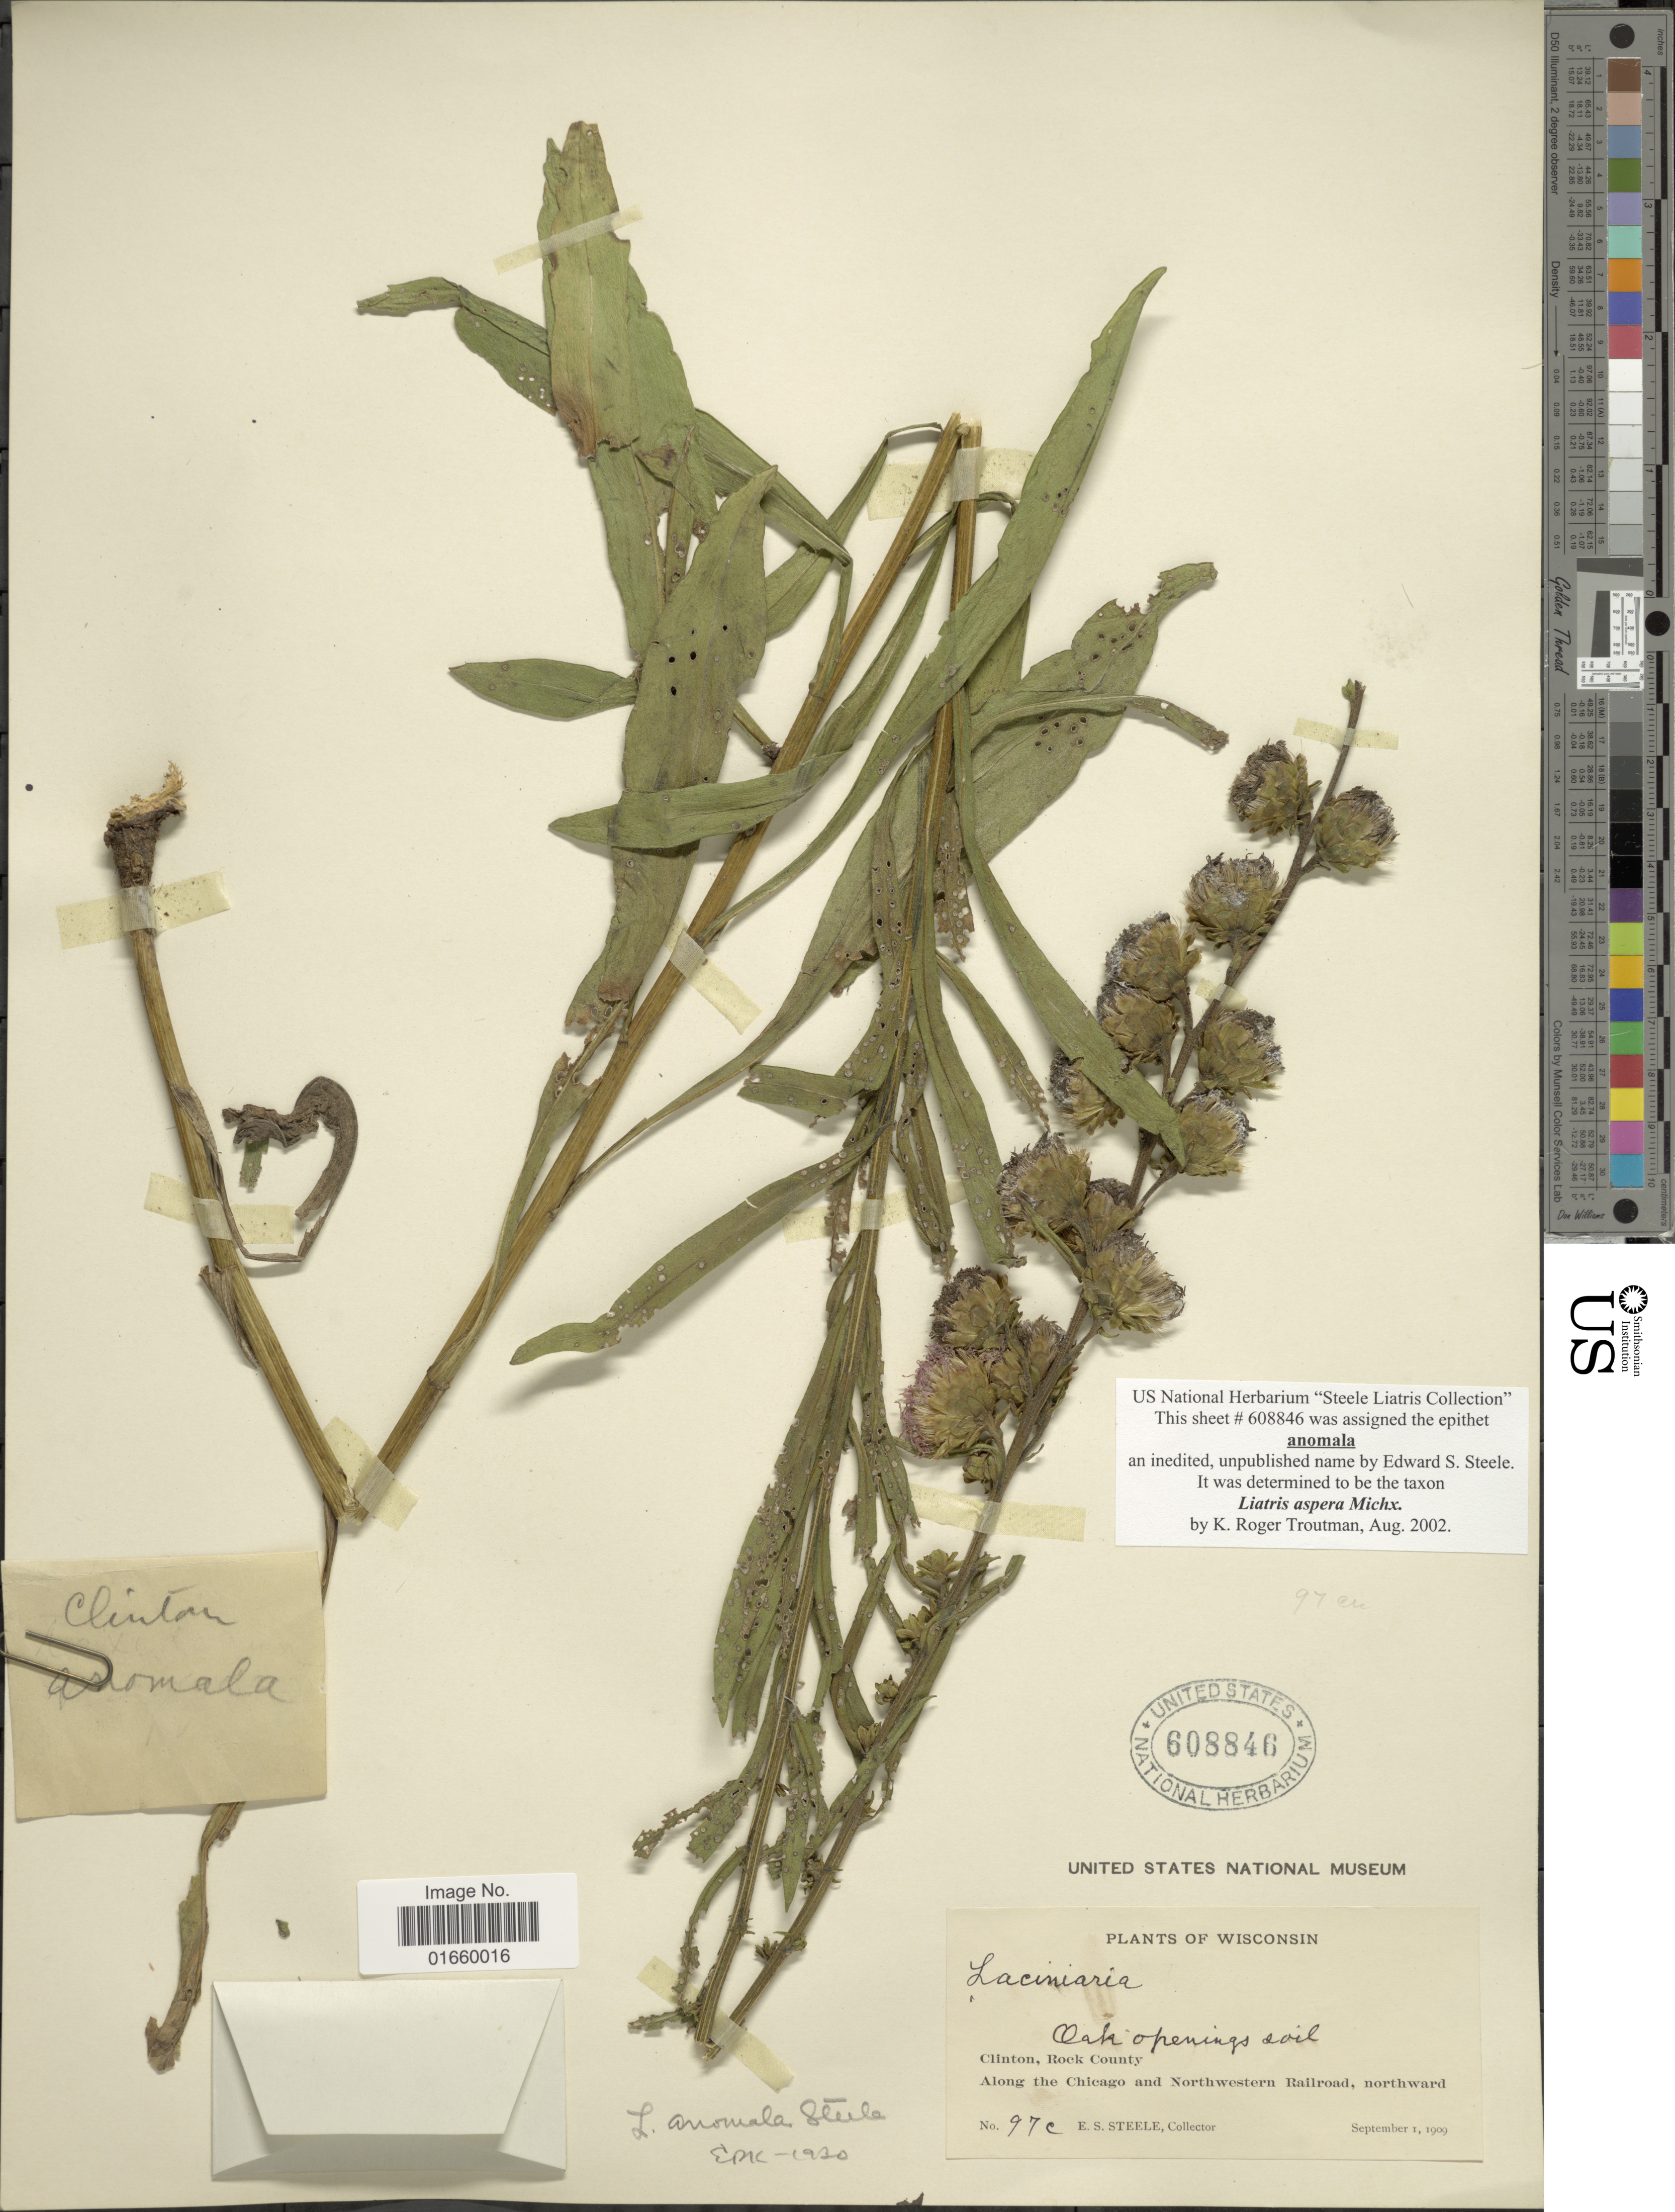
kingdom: Plantae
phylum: Tracheophyta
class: Magnoliopsida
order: Asterales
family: Asteraceae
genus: Liatris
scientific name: Liatris aspera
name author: Michx.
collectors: E. Steele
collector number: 97c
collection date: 1909-09-01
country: United States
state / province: Wisconsin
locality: Clinton, Rock County, along the Chicago and Northwestern Railroad, northward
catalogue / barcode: US 608846